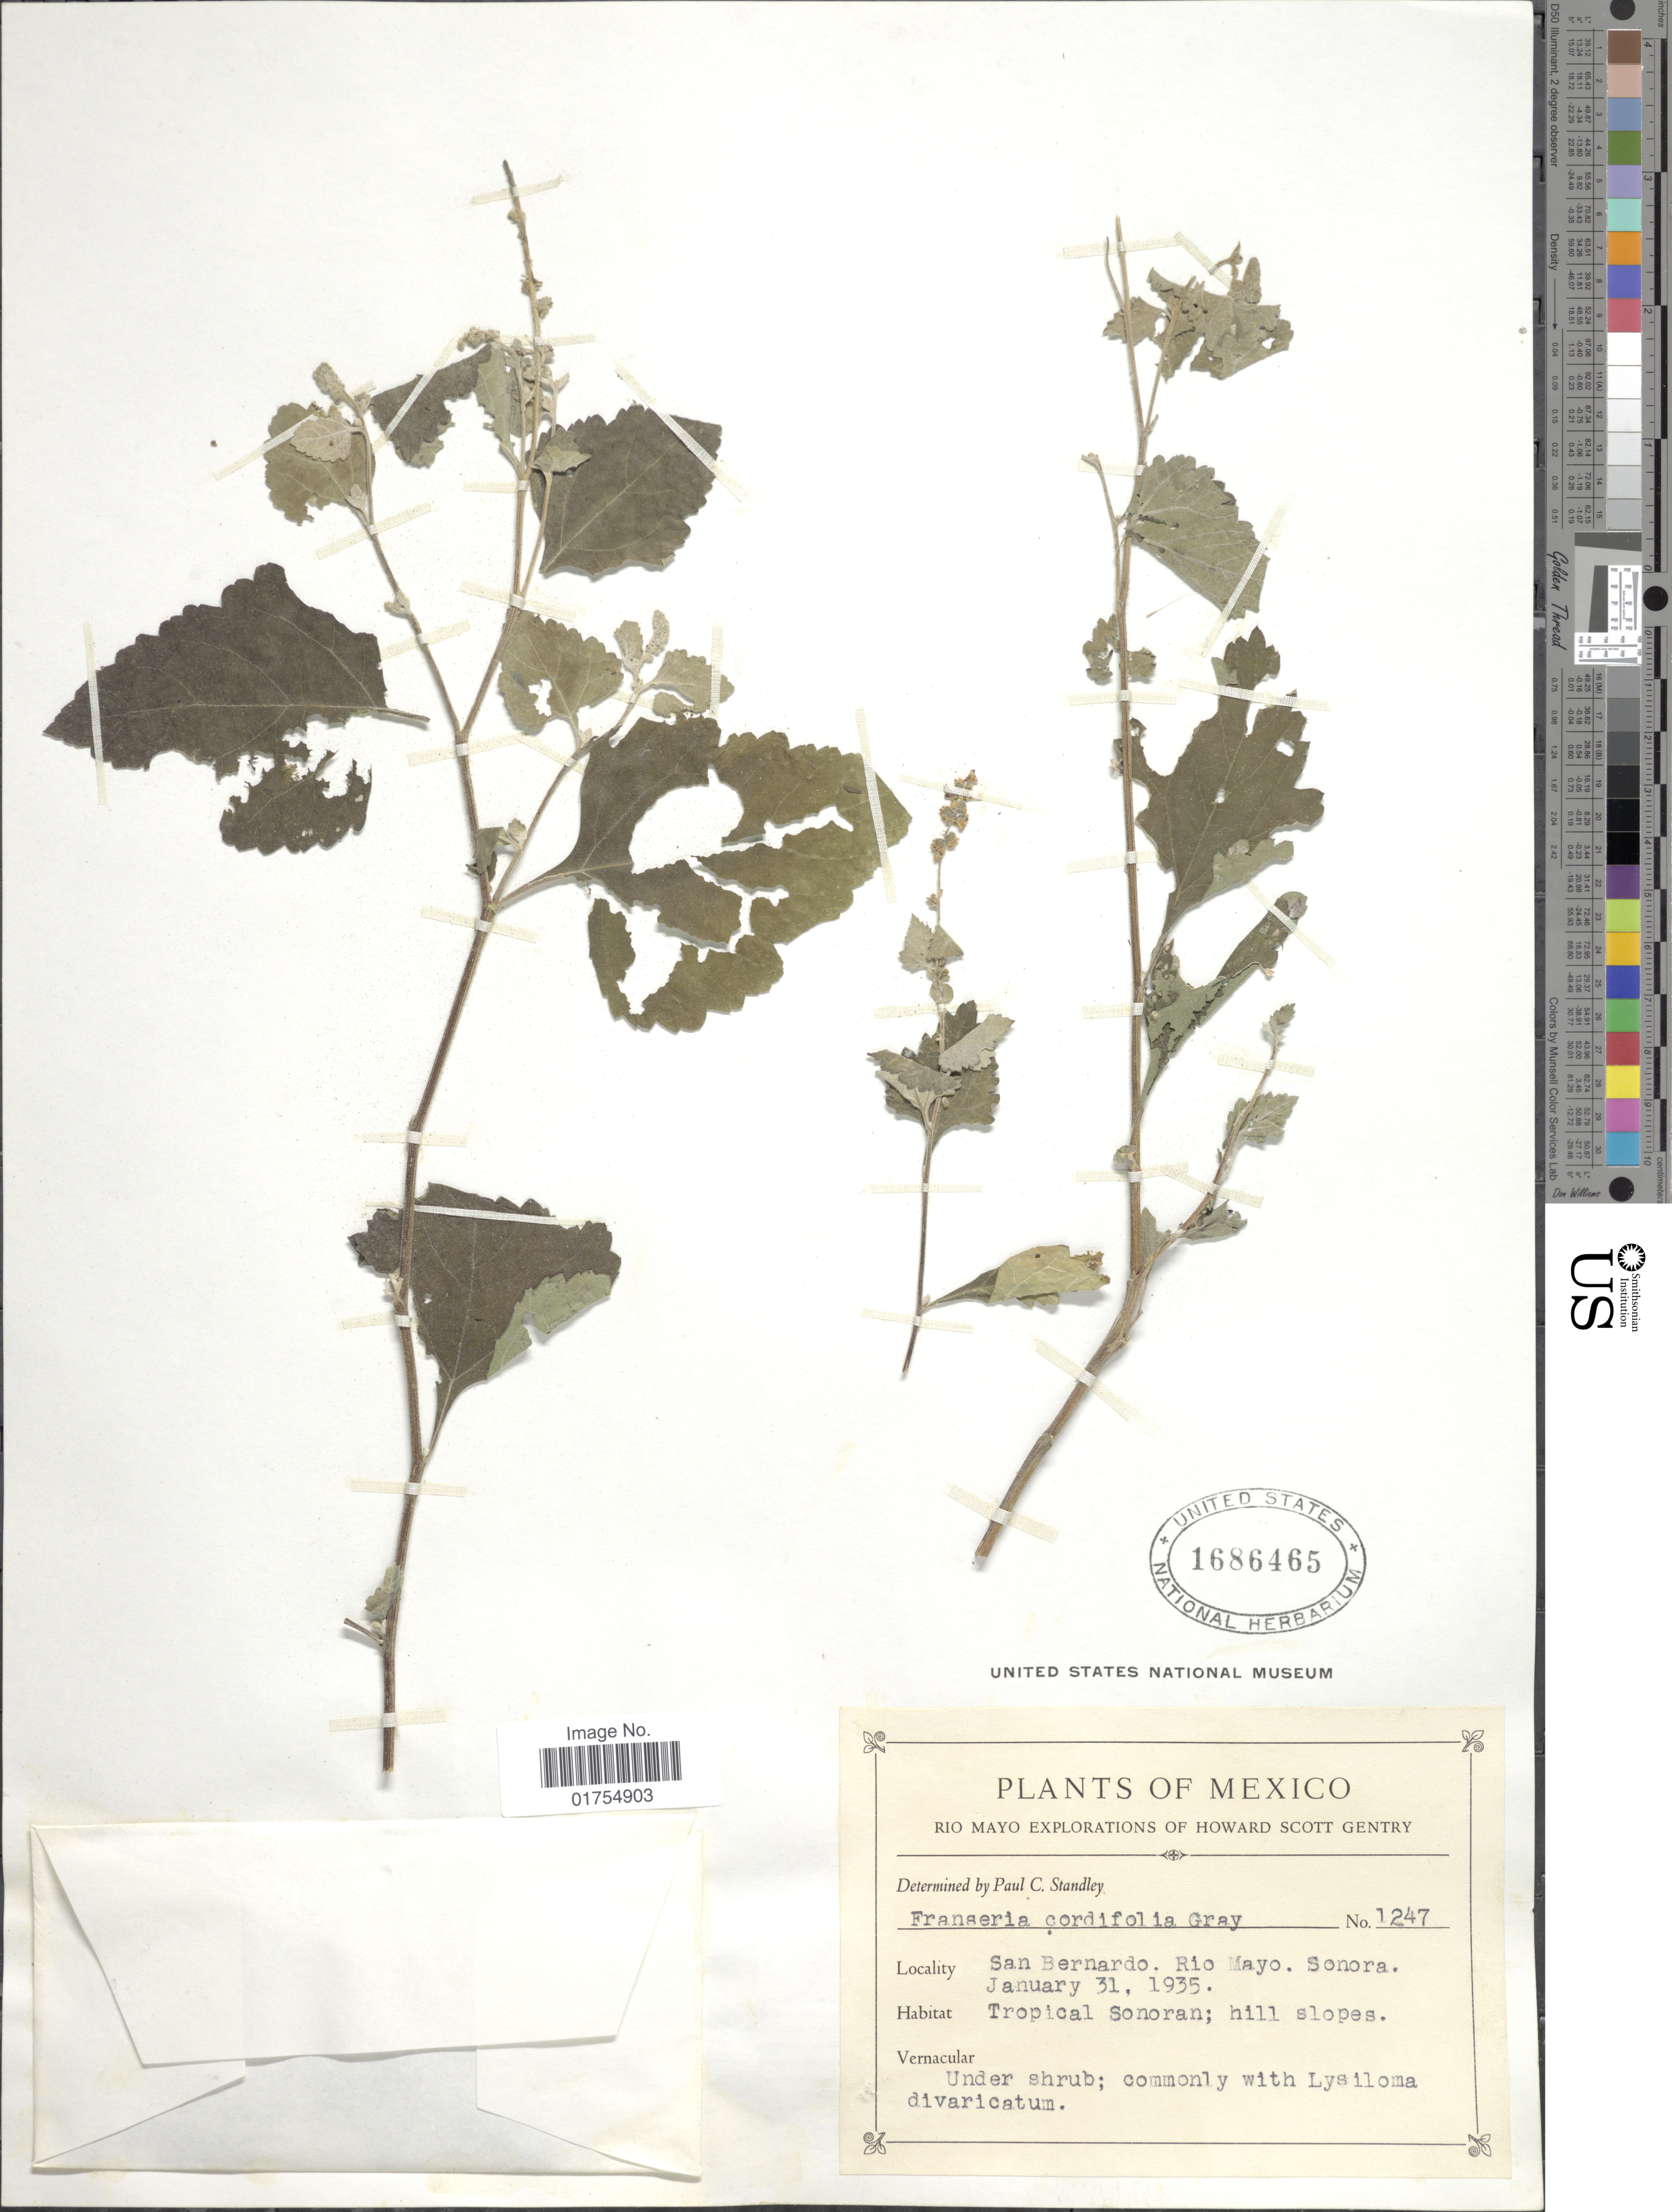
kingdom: Plantae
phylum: Tracheophyta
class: Magnoliopsida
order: Asterales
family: Asteraceae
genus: Franseria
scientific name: Franseria cordifolia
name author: A. Gray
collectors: P. C. Standley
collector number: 1247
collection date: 1935-01-31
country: Mexico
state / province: Sonora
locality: San Bernardo. Rio Mayo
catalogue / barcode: US 1686465